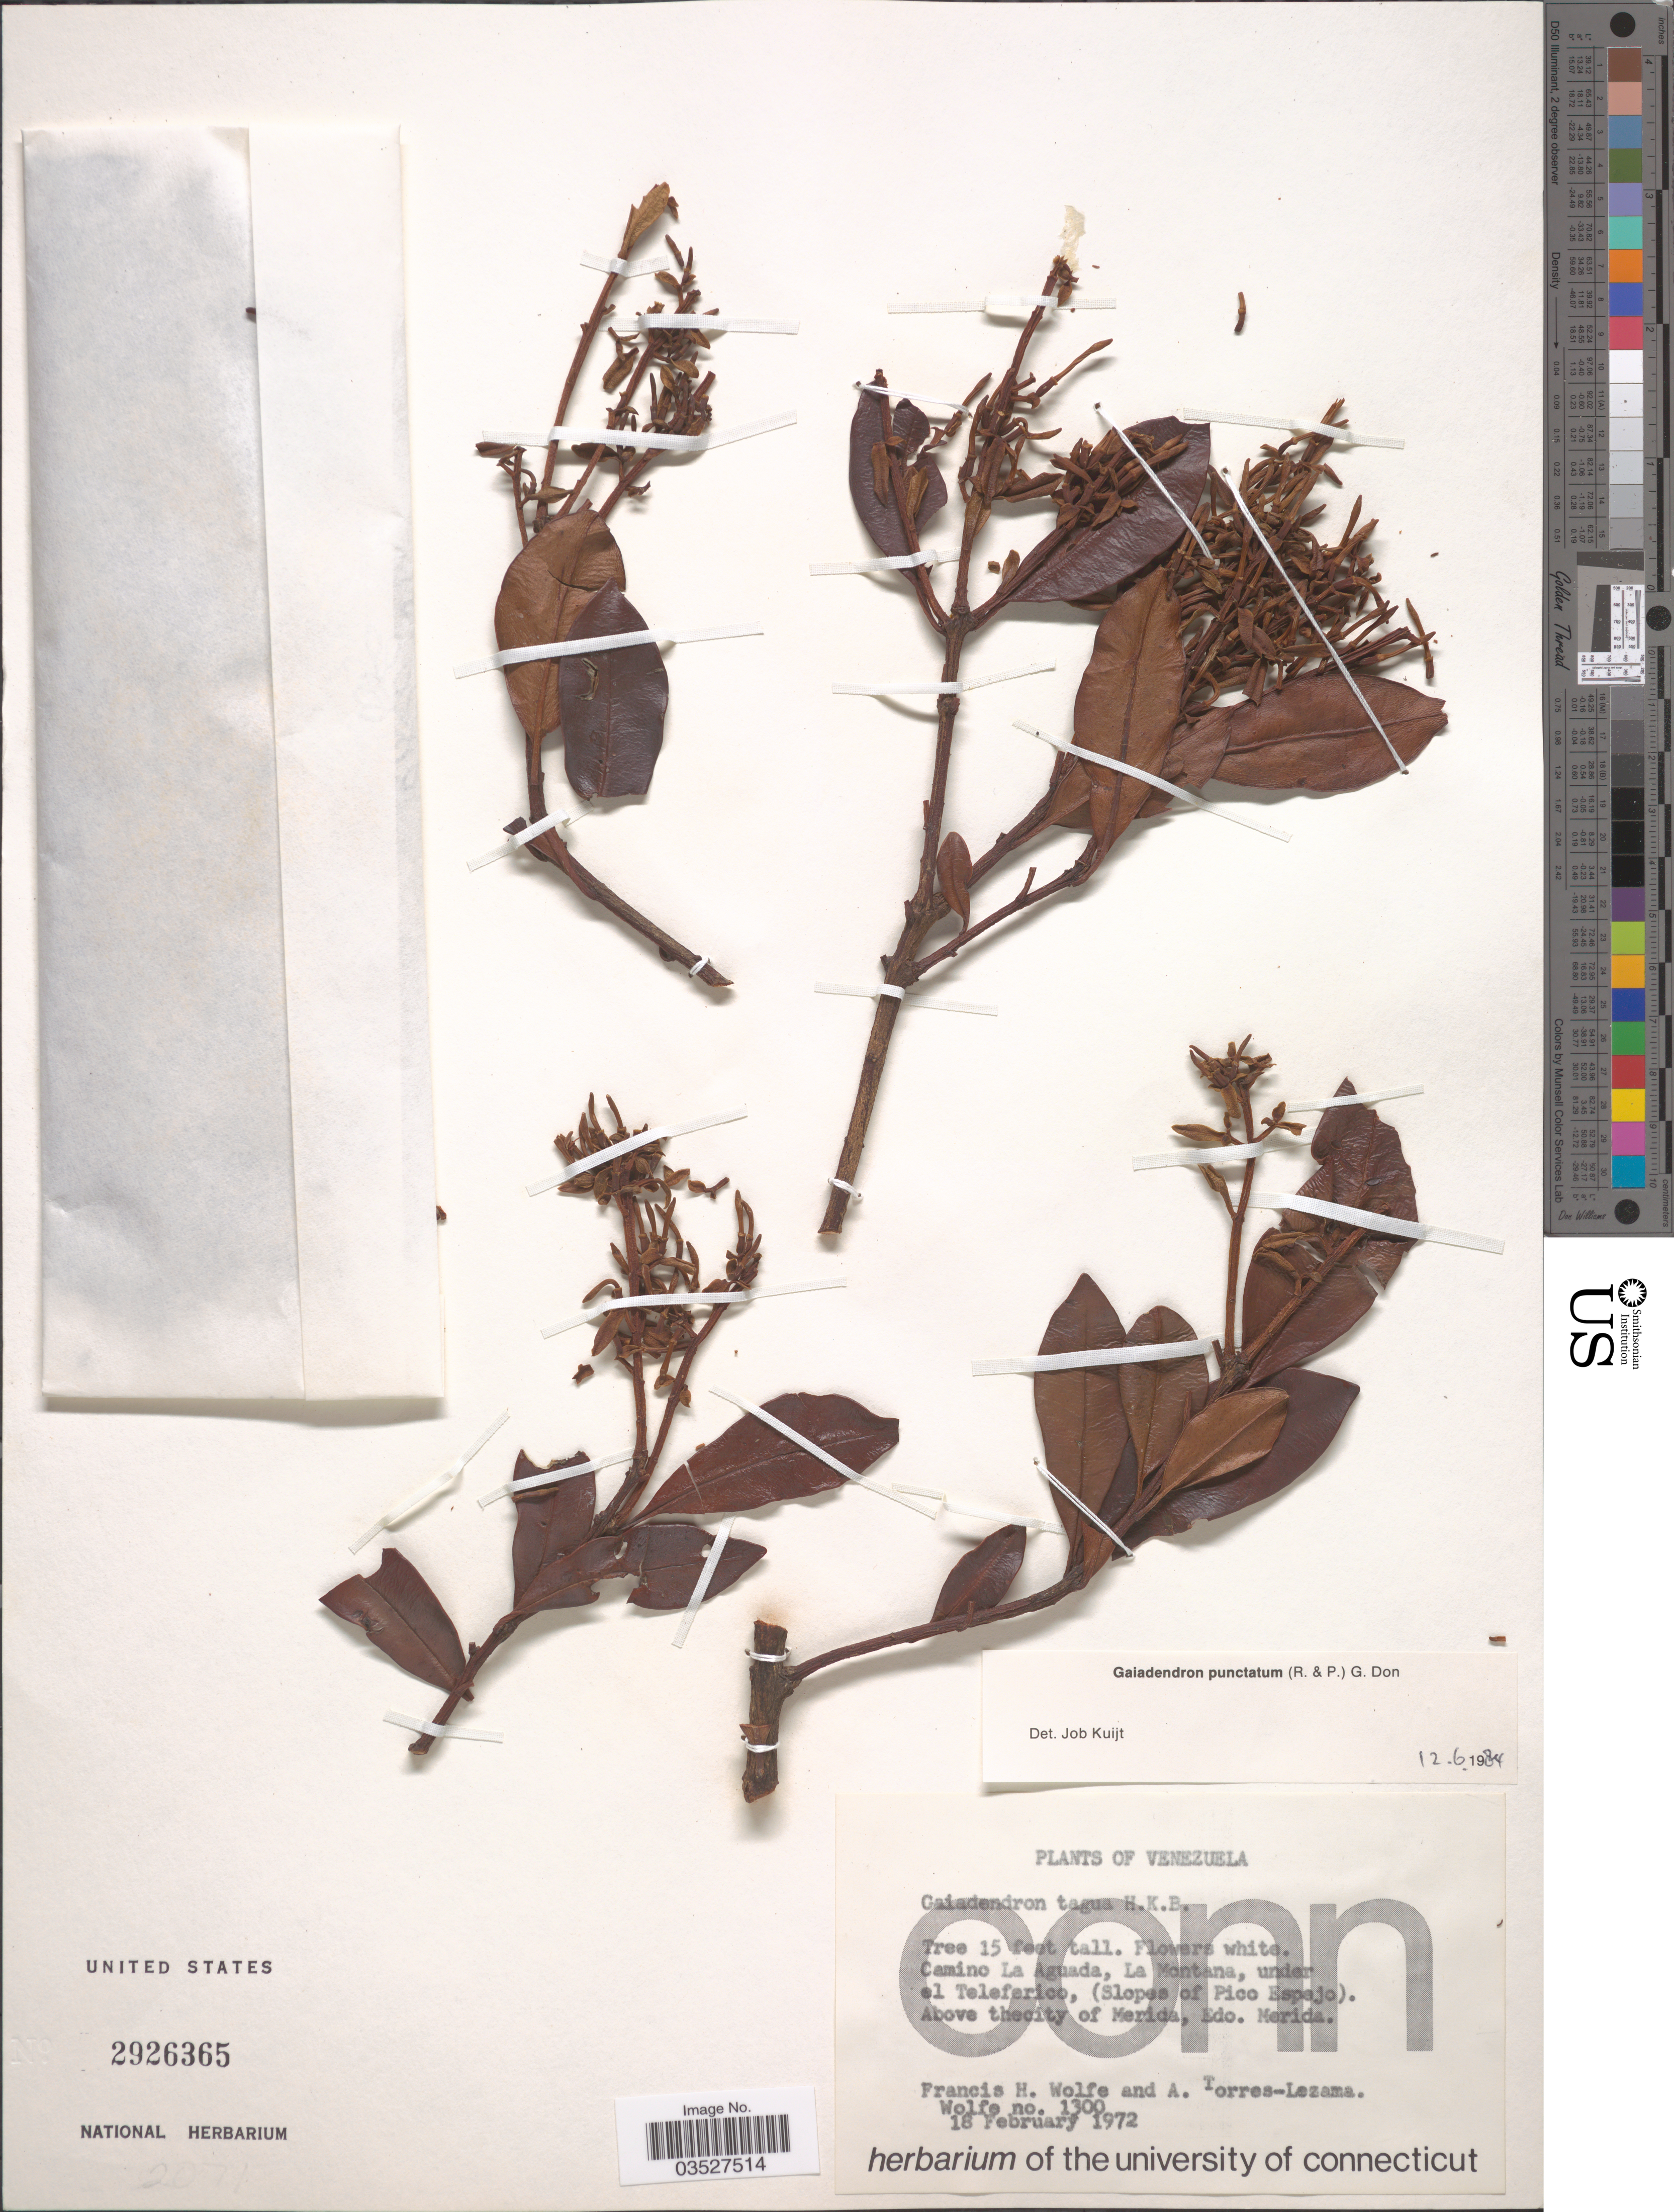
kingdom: Plantae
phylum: Tracheophyta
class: Magnoliopsida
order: Santalales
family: Loranthaceae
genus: Gaiadendron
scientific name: Gaiadendron punctatum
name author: (Ruiz & Pav.) G. Don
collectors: F. Wolfe & A. Torres-Lezama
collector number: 1300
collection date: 1972-02-18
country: Venezuela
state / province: Mérida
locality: Camino La Aguada, La Montana, under el Teleferico, (Slopes of Pico Espajo). Above thecity of Merida.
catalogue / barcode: US 2926365